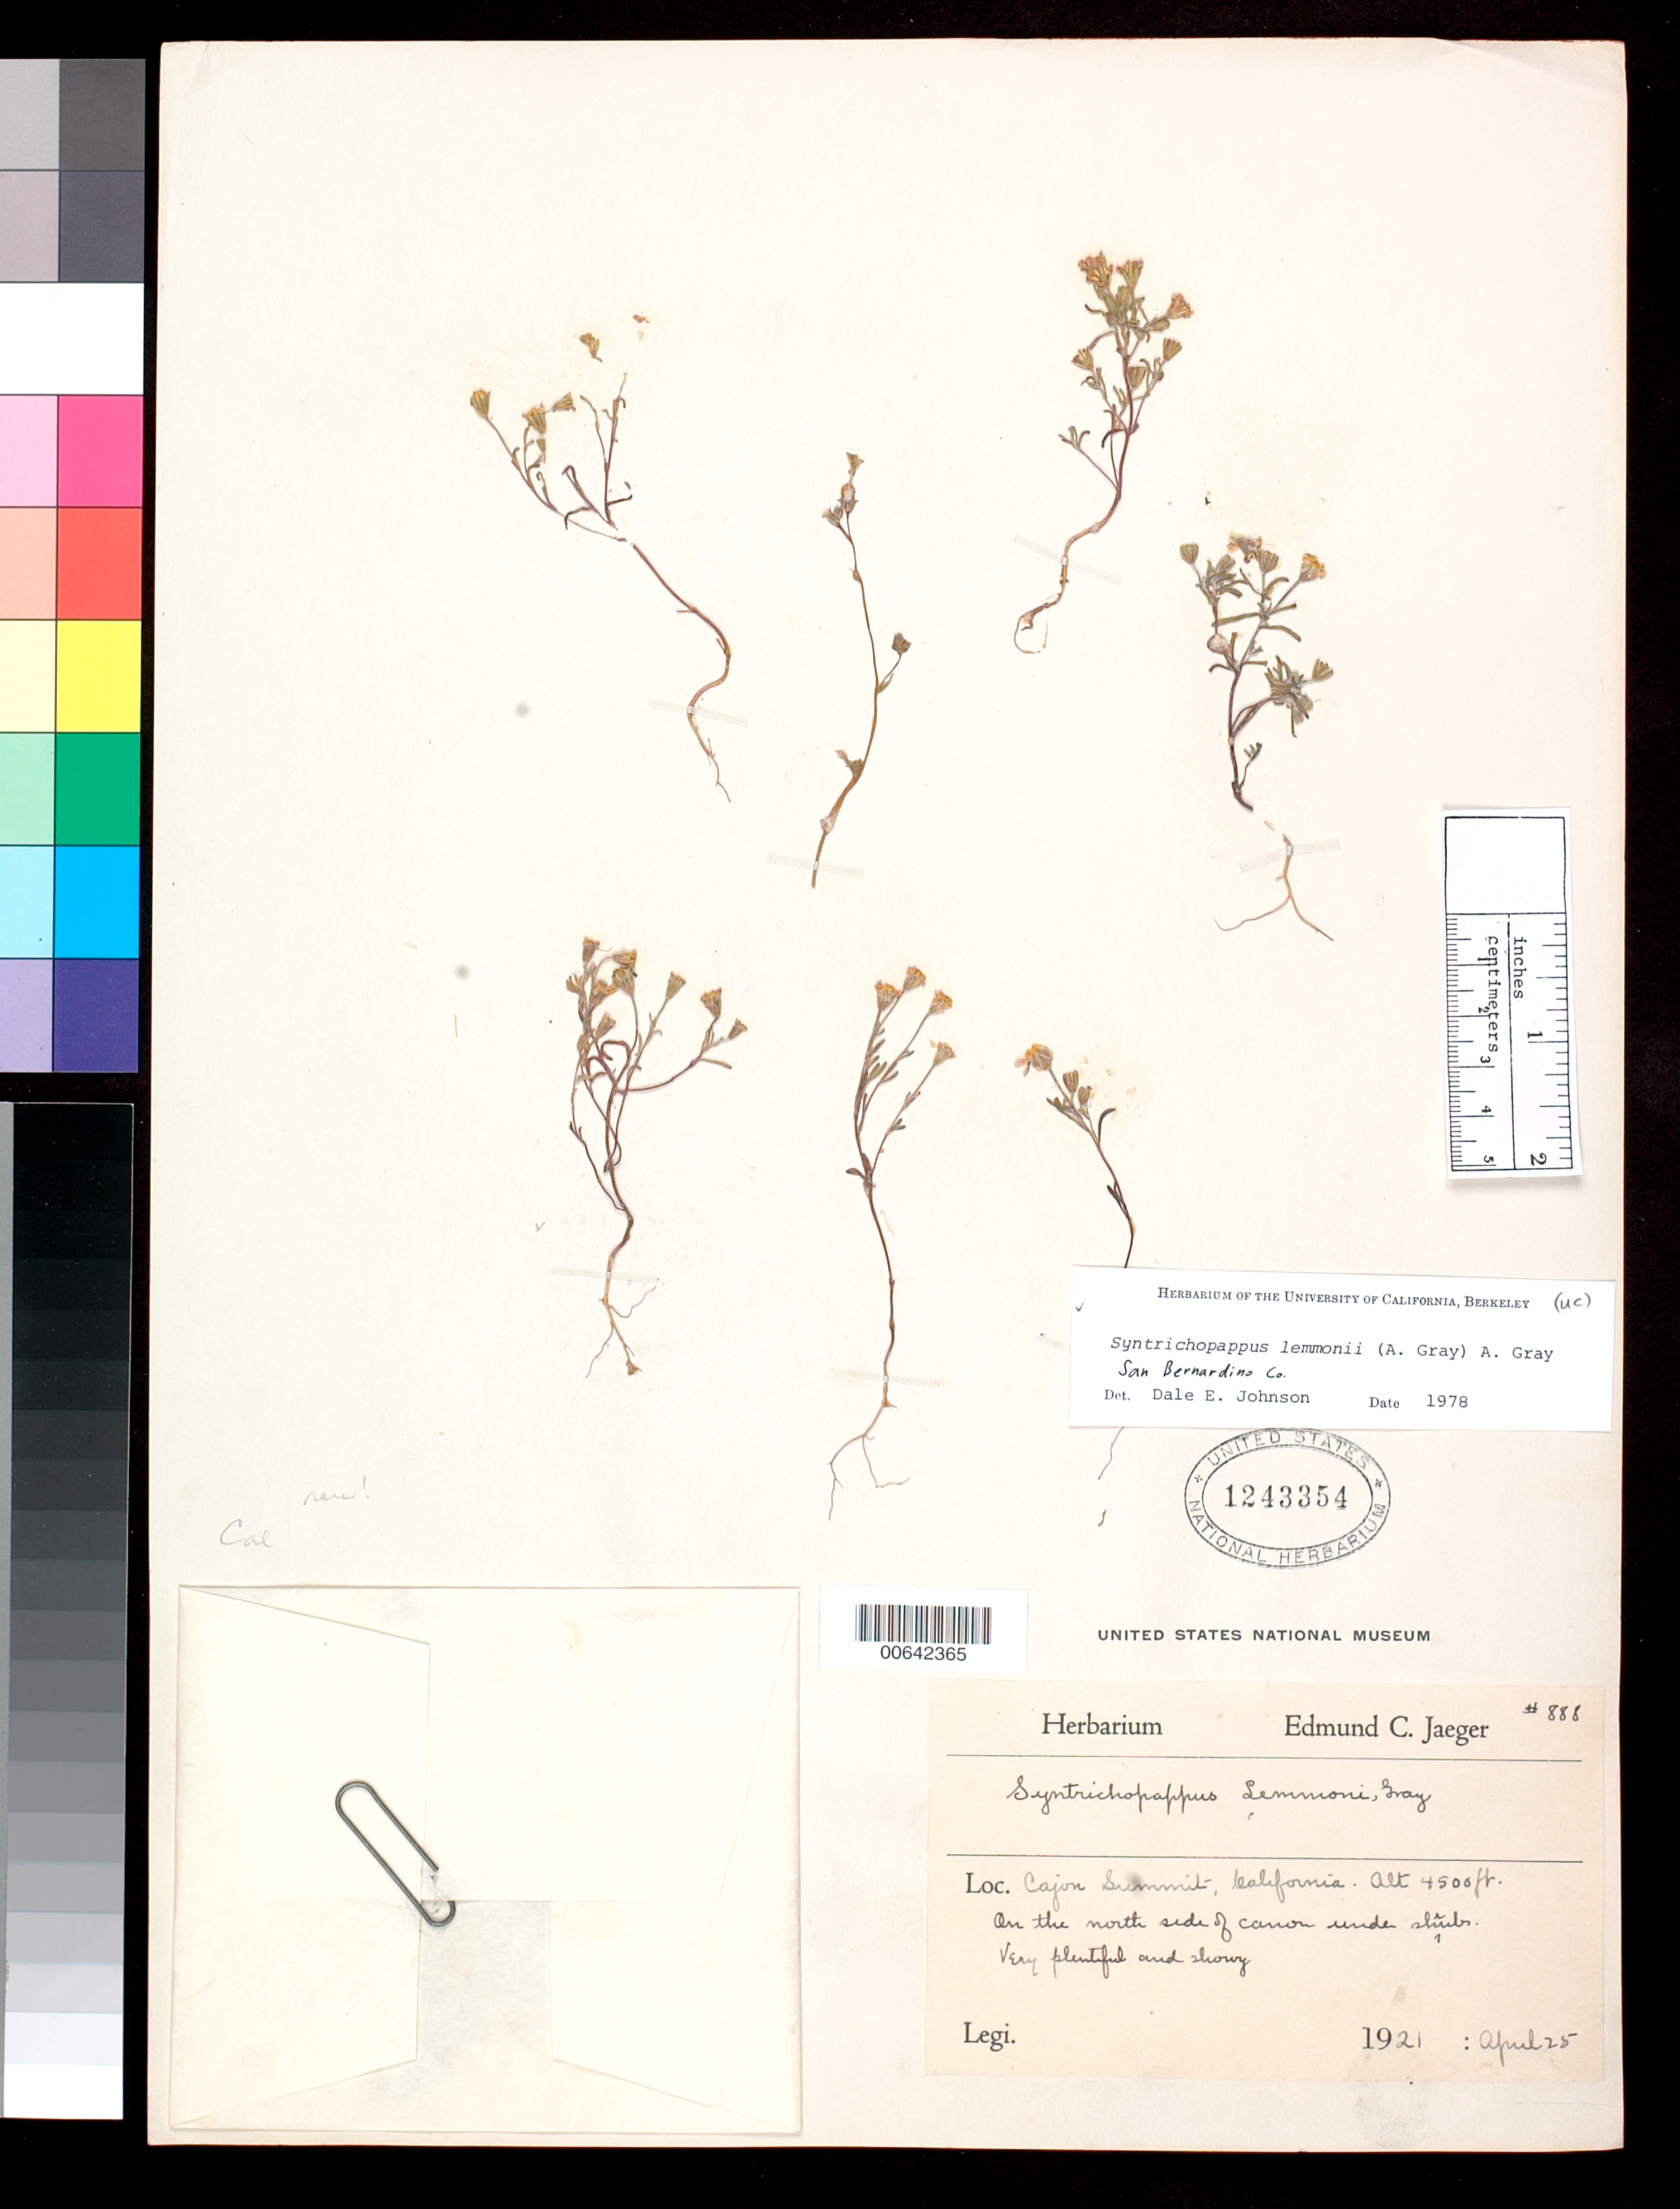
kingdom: Plantae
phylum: Tracheophyta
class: Magnoliopsida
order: Asterales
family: Asteraceae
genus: Syntrichopappus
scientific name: Syntrichopappus lemmonii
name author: (A. Gray) A. Gray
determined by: Johnson, D. E.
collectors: E. Jaeger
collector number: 888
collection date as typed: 25 Apr 1921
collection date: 1921-04-25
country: United States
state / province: California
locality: Cajon Summit.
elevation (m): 1372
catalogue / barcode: US 1243354